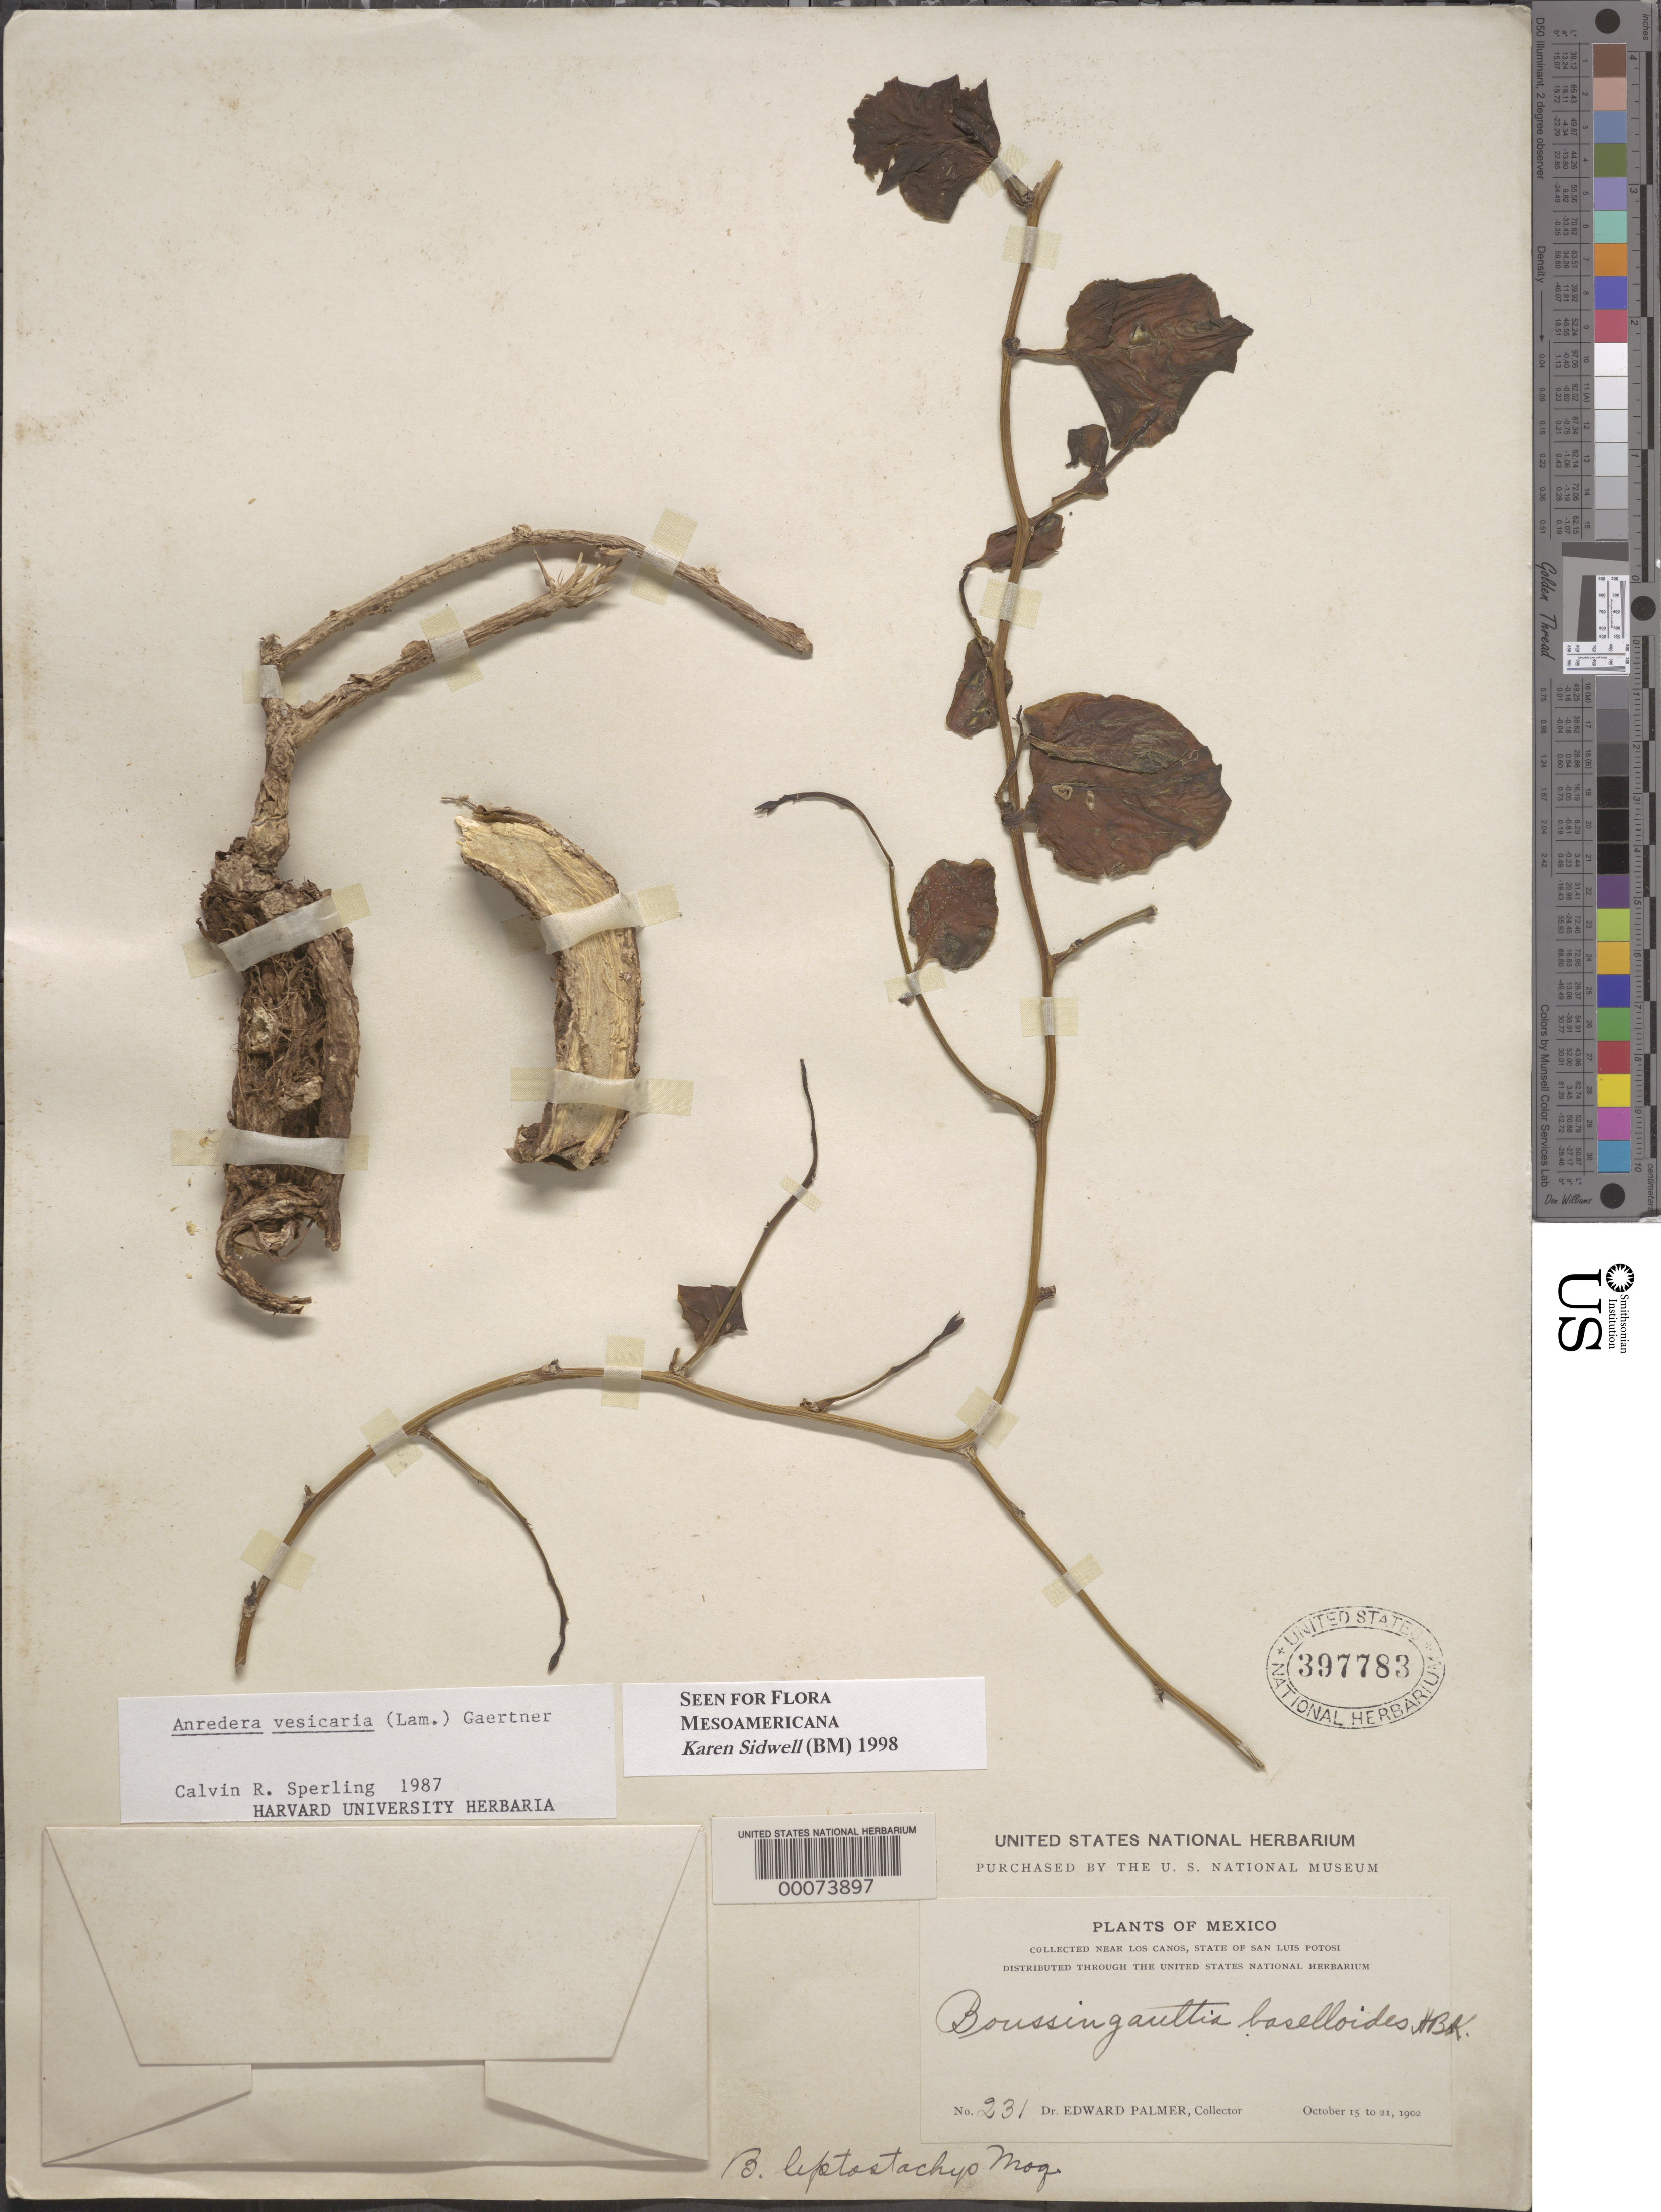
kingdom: Plantae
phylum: Tracheophyta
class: Magnoliopsida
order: Caryophyllales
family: Basellaceae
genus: Anredera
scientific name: Anredera vesicaria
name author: (Lam.) C.F. Gaertn.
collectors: E. Palmer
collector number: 231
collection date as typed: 15 Oct 1902 to 21 Oct 1902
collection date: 1902-10-15/1902-10-21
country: Mexico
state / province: San Luis Potosí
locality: Near los canos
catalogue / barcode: US 397783